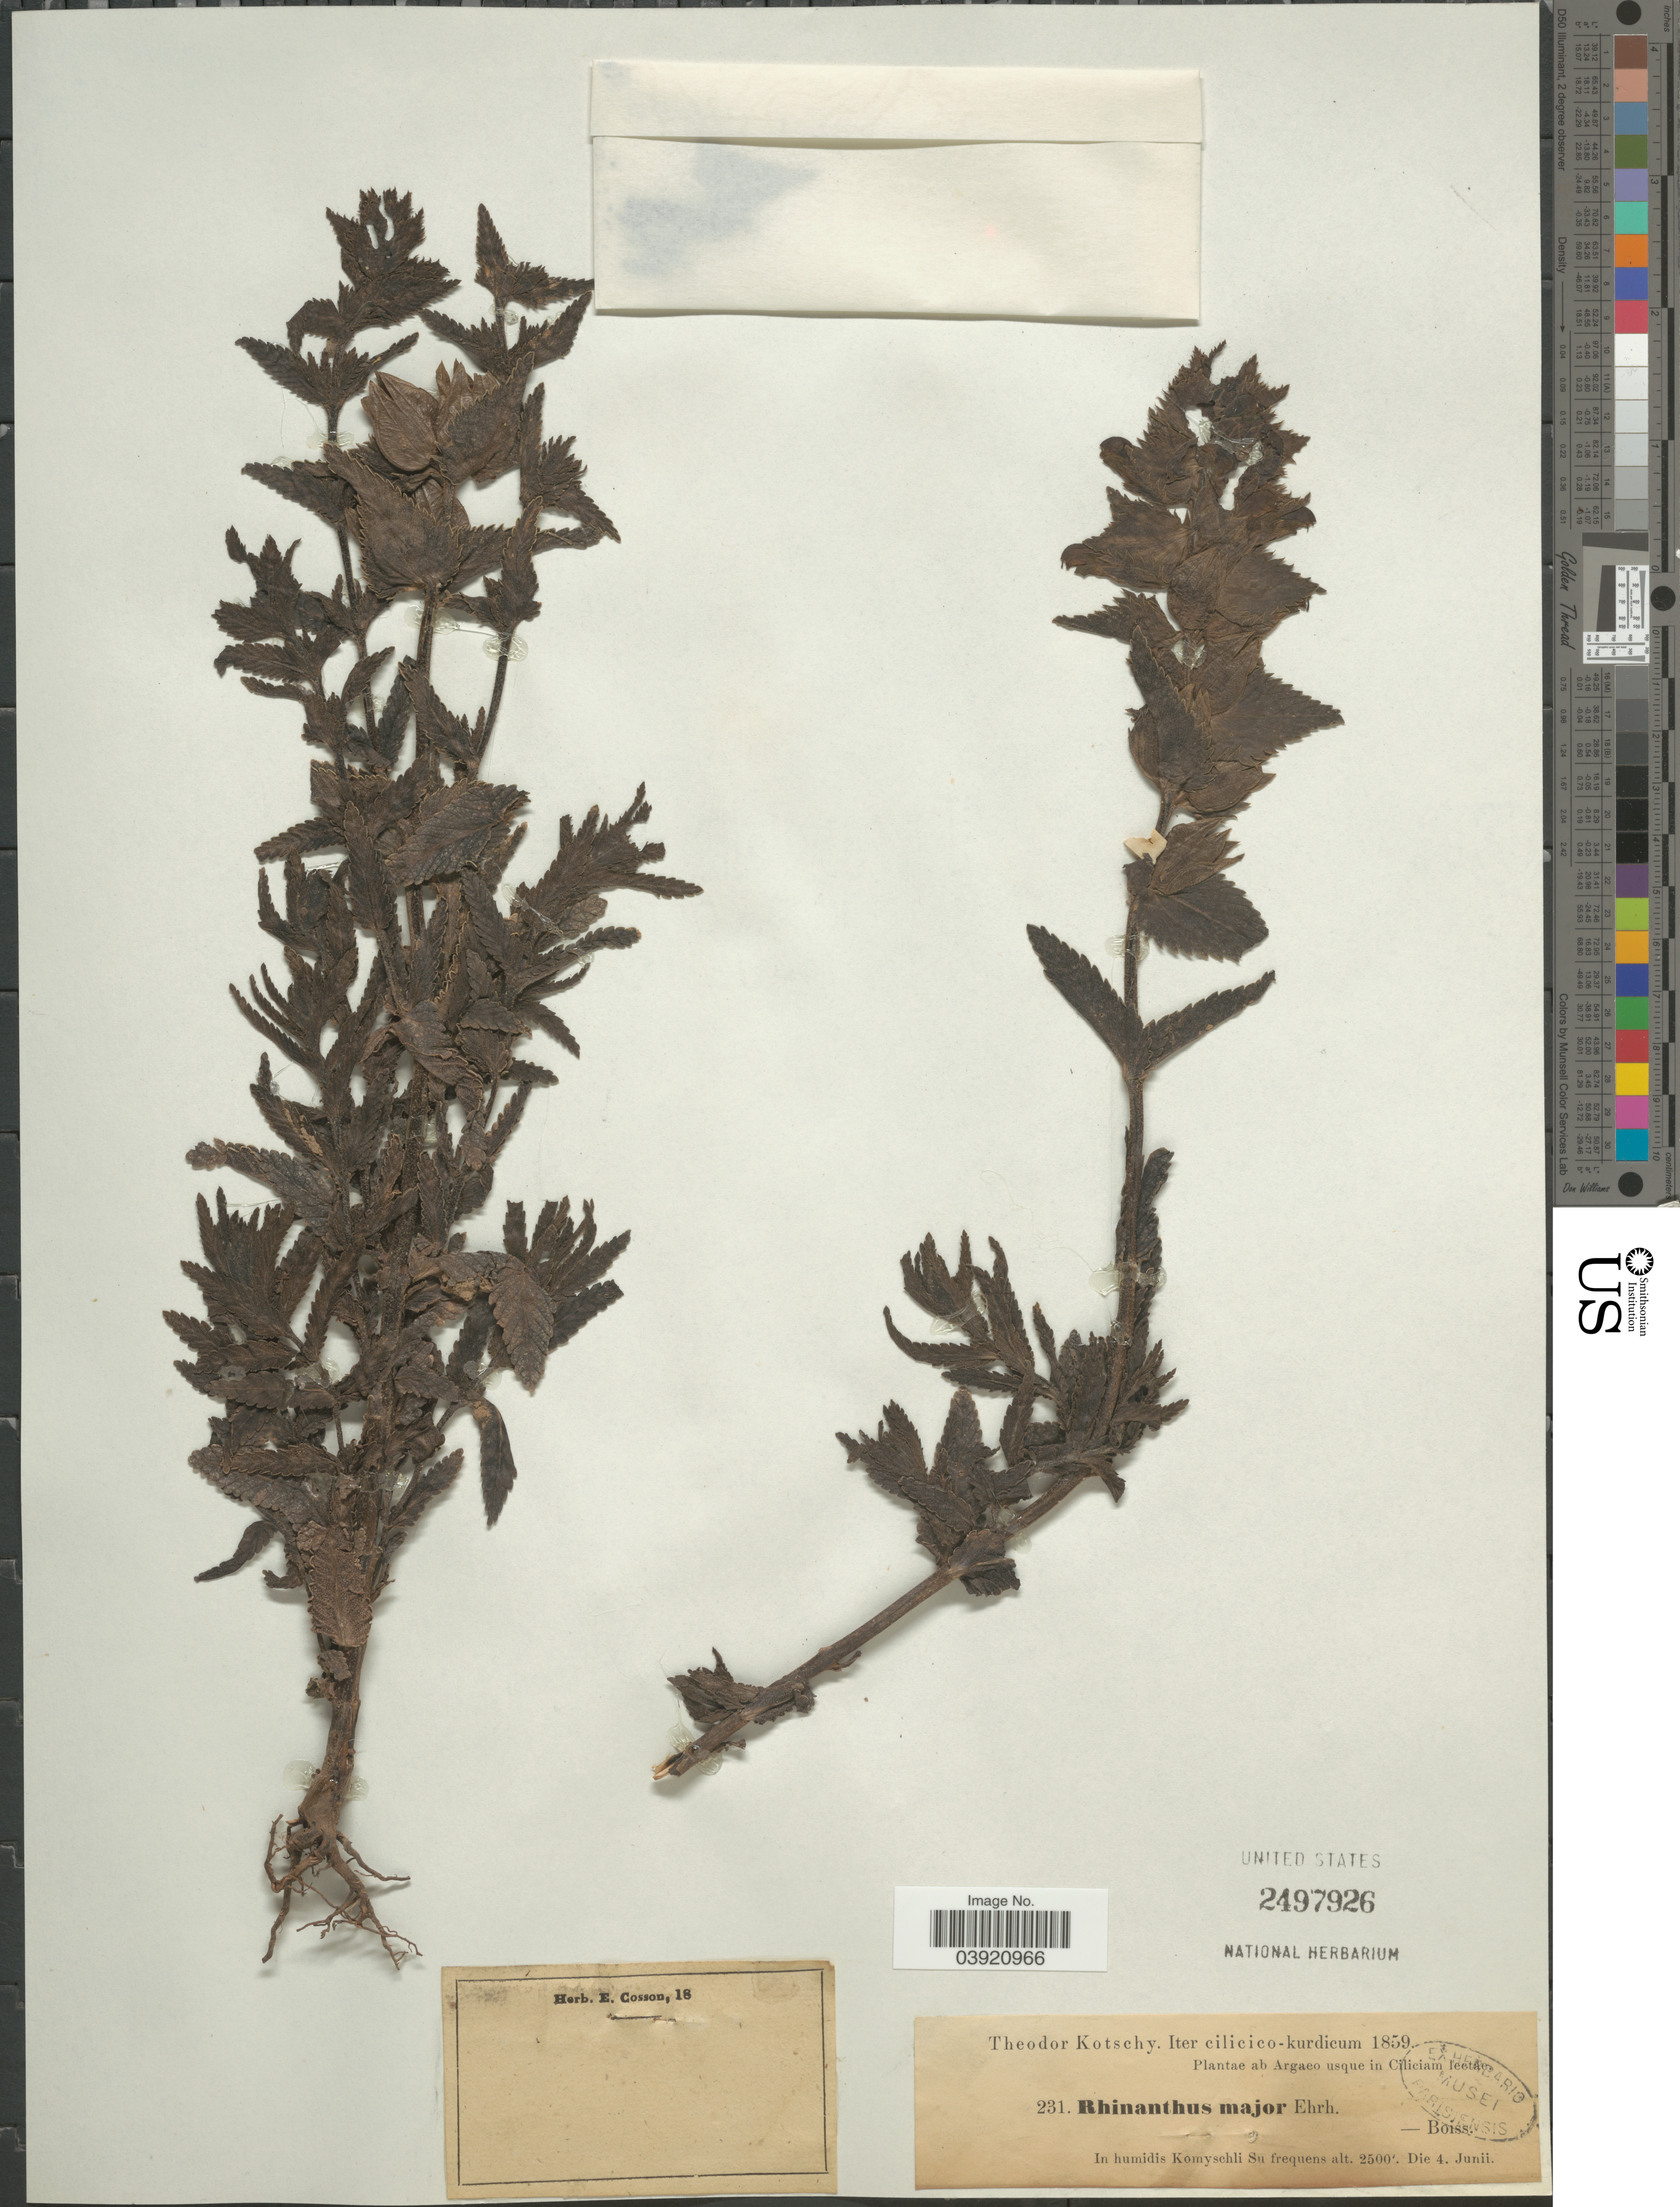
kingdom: Plantae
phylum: Tracheophyta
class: Magnoliopsida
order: Lamiales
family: Orobanchaceae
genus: Rhinanthus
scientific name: Rhinanthus major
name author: L.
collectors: K. G. Kotschy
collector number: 231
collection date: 1859-06-04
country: Turkey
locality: Ab Argaeo usque in Ciliciam lectae. In humidis Komyschli Su frequens.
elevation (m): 762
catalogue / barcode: US 2497926